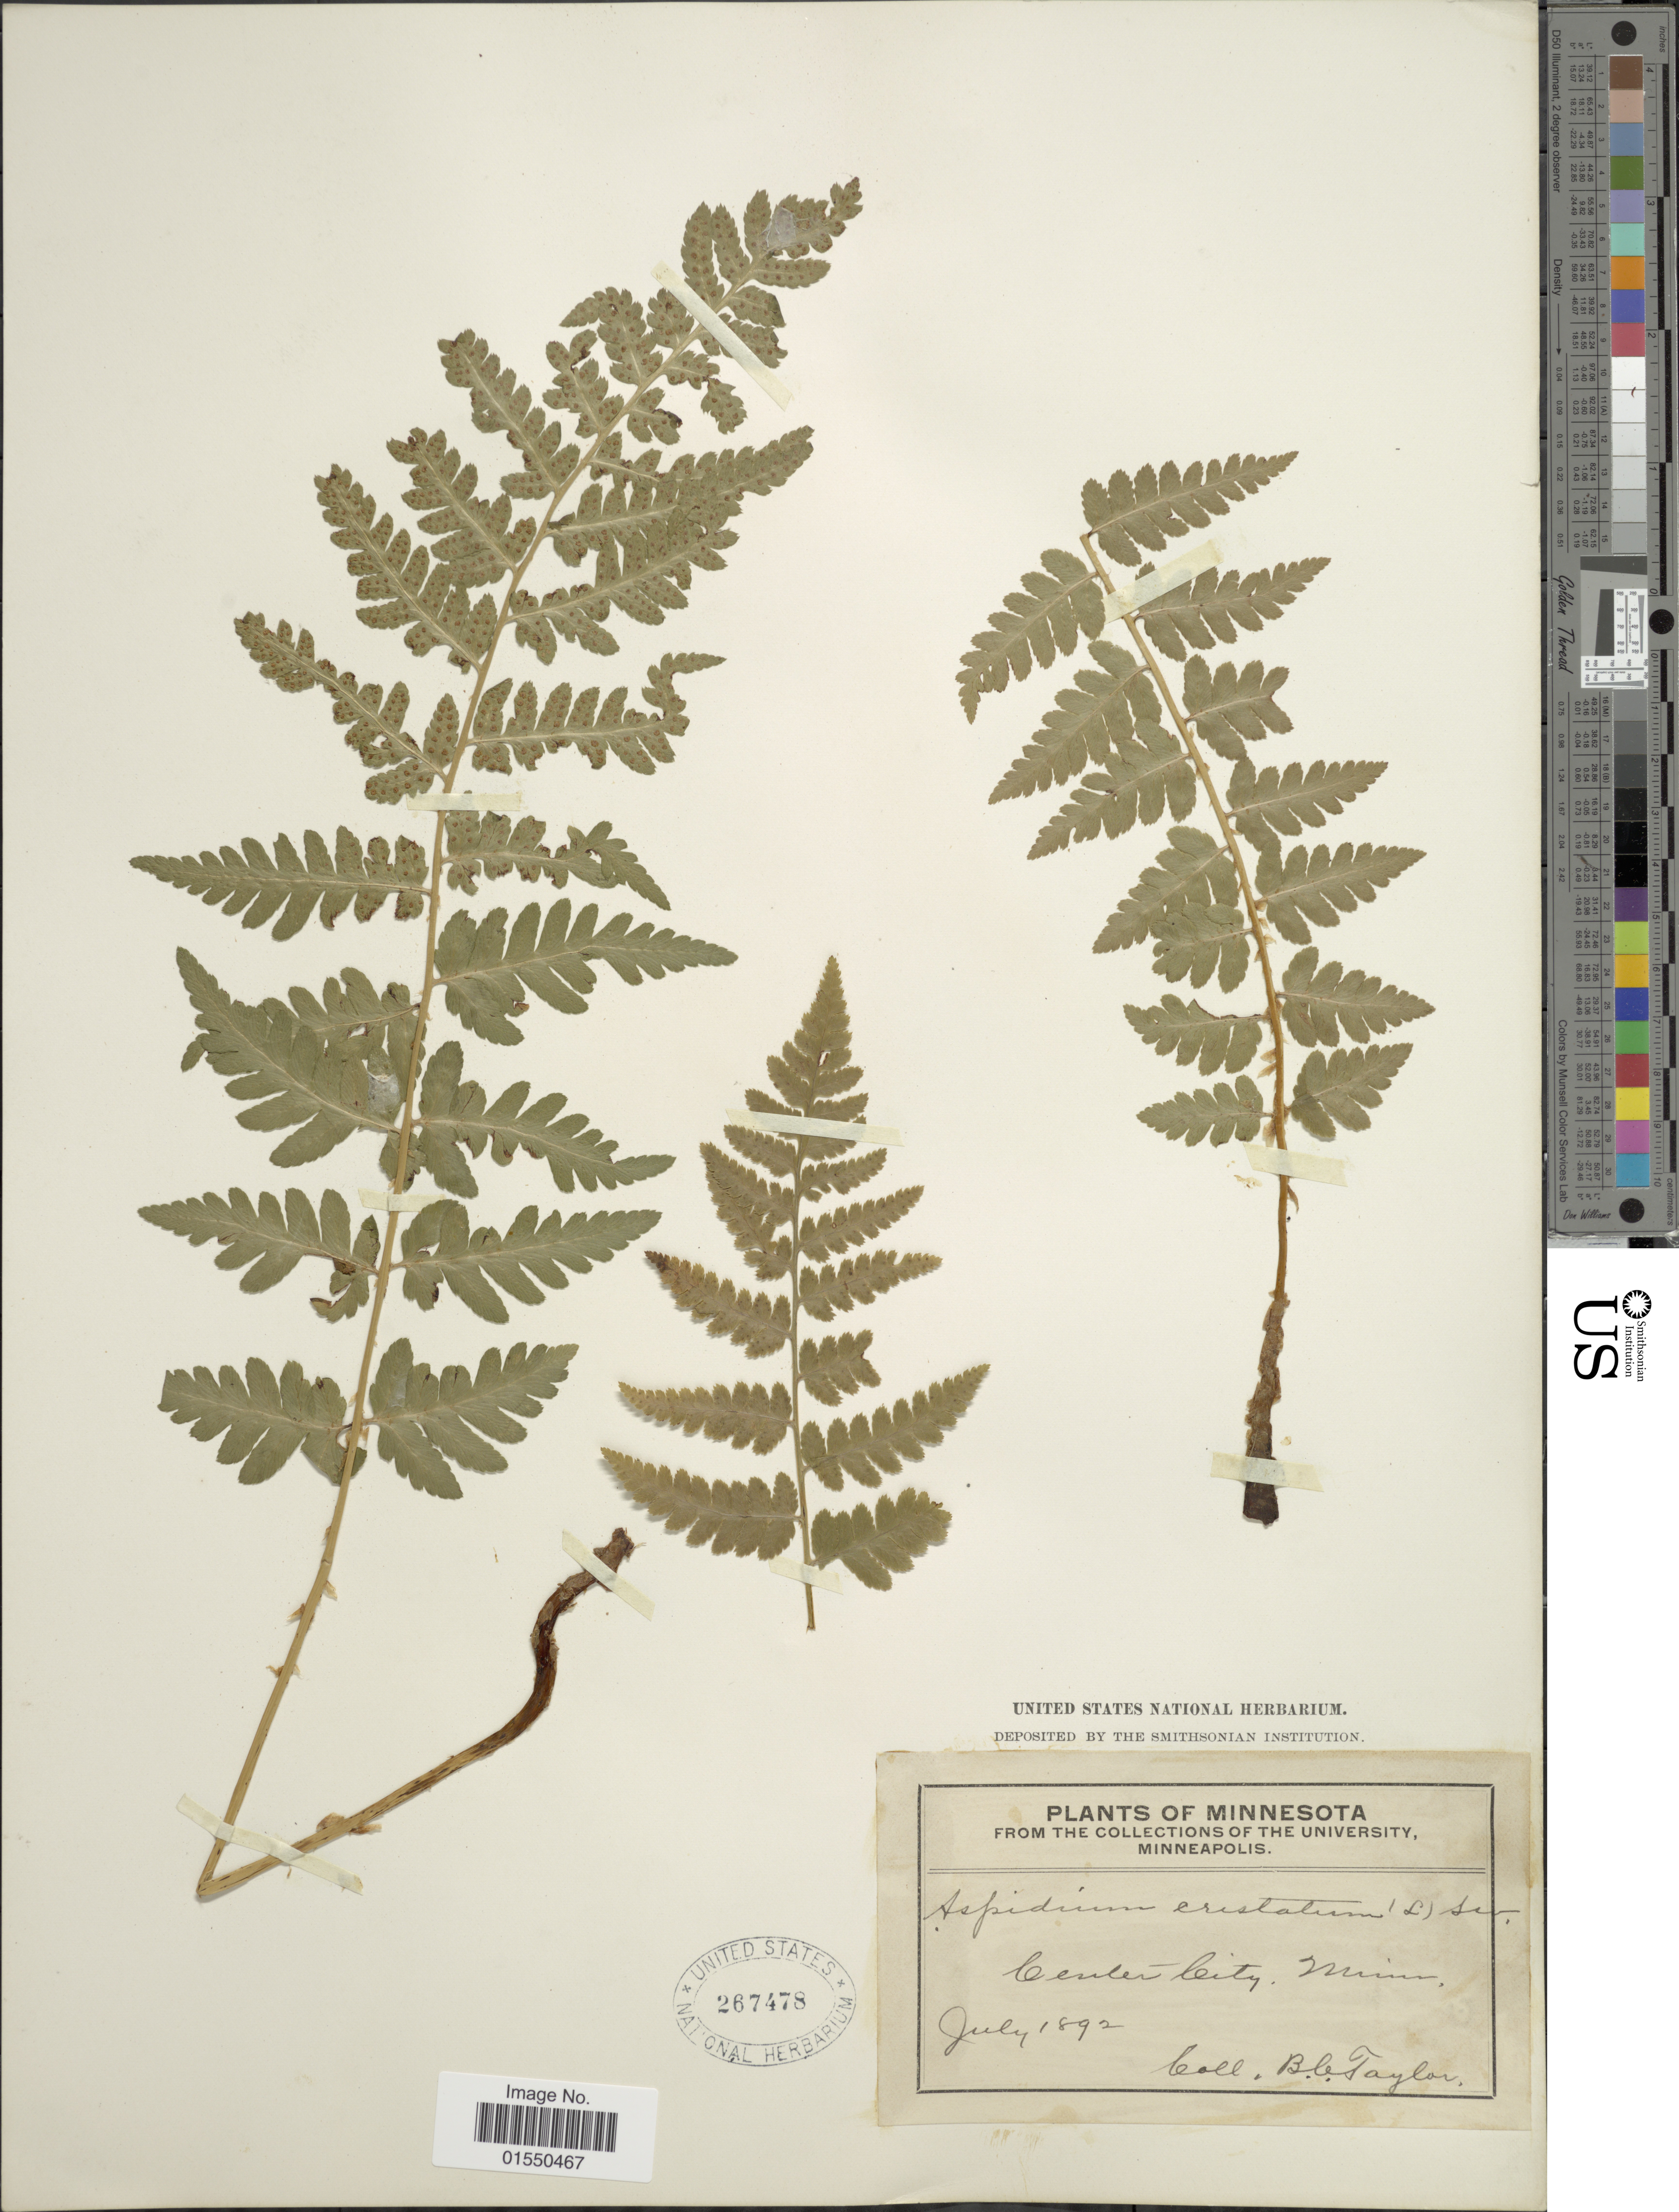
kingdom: Plantae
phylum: Tracheophyta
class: Polypodiopsida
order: Polypodiales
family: Dryopteridaceae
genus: Dryopteris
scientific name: Dryopteris cristata var. spinulosa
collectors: B. C. Taylor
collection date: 1892-07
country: United States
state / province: Minnesota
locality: Center City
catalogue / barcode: US 267478